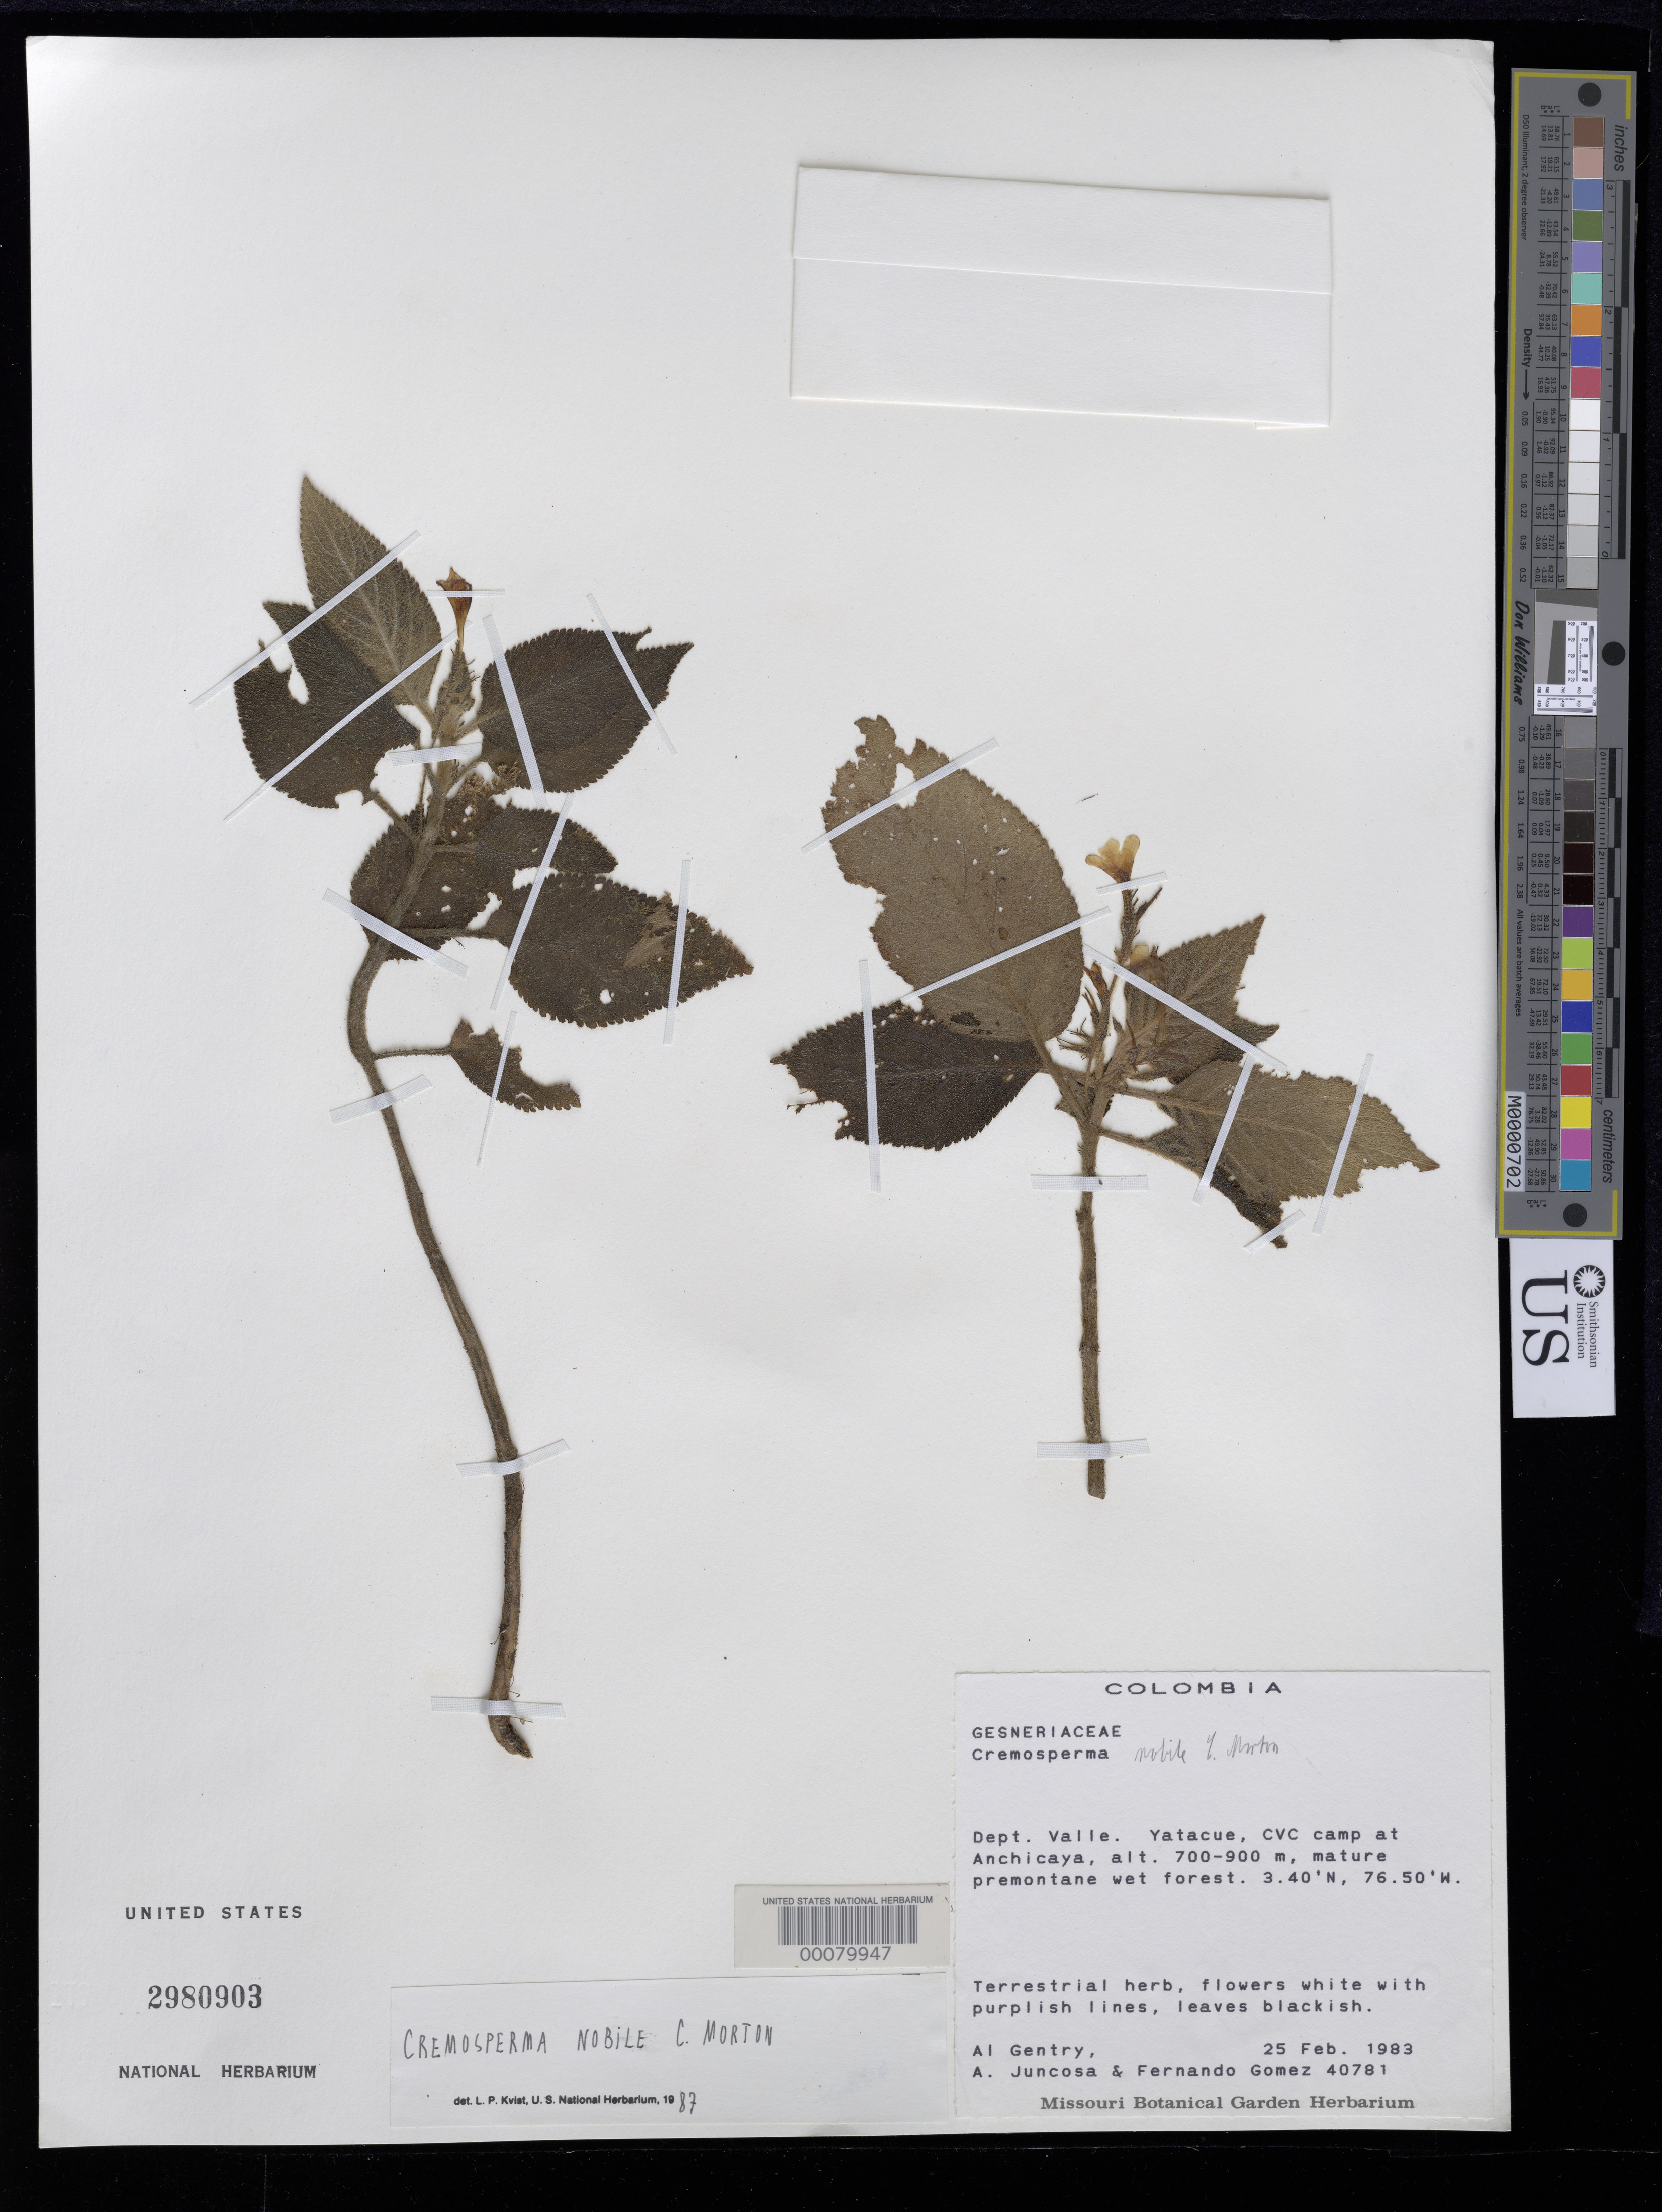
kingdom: Plantae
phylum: Tracheophyta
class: Magnoliopsida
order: Lamiales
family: Gesneriaceae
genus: Cremosperma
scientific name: Cremosperma nobile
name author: C.V. Morton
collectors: A. H. Gentry, A. Juncosa & F. Gomez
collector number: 40781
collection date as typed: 25 Feb 1983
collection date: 1983-02-25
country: Colombia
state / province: Valle del Cauca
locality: Yatacué, CVC camp at Anchicaya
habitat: Mature premontane wet forest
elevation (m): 700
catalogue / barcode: US 2980903